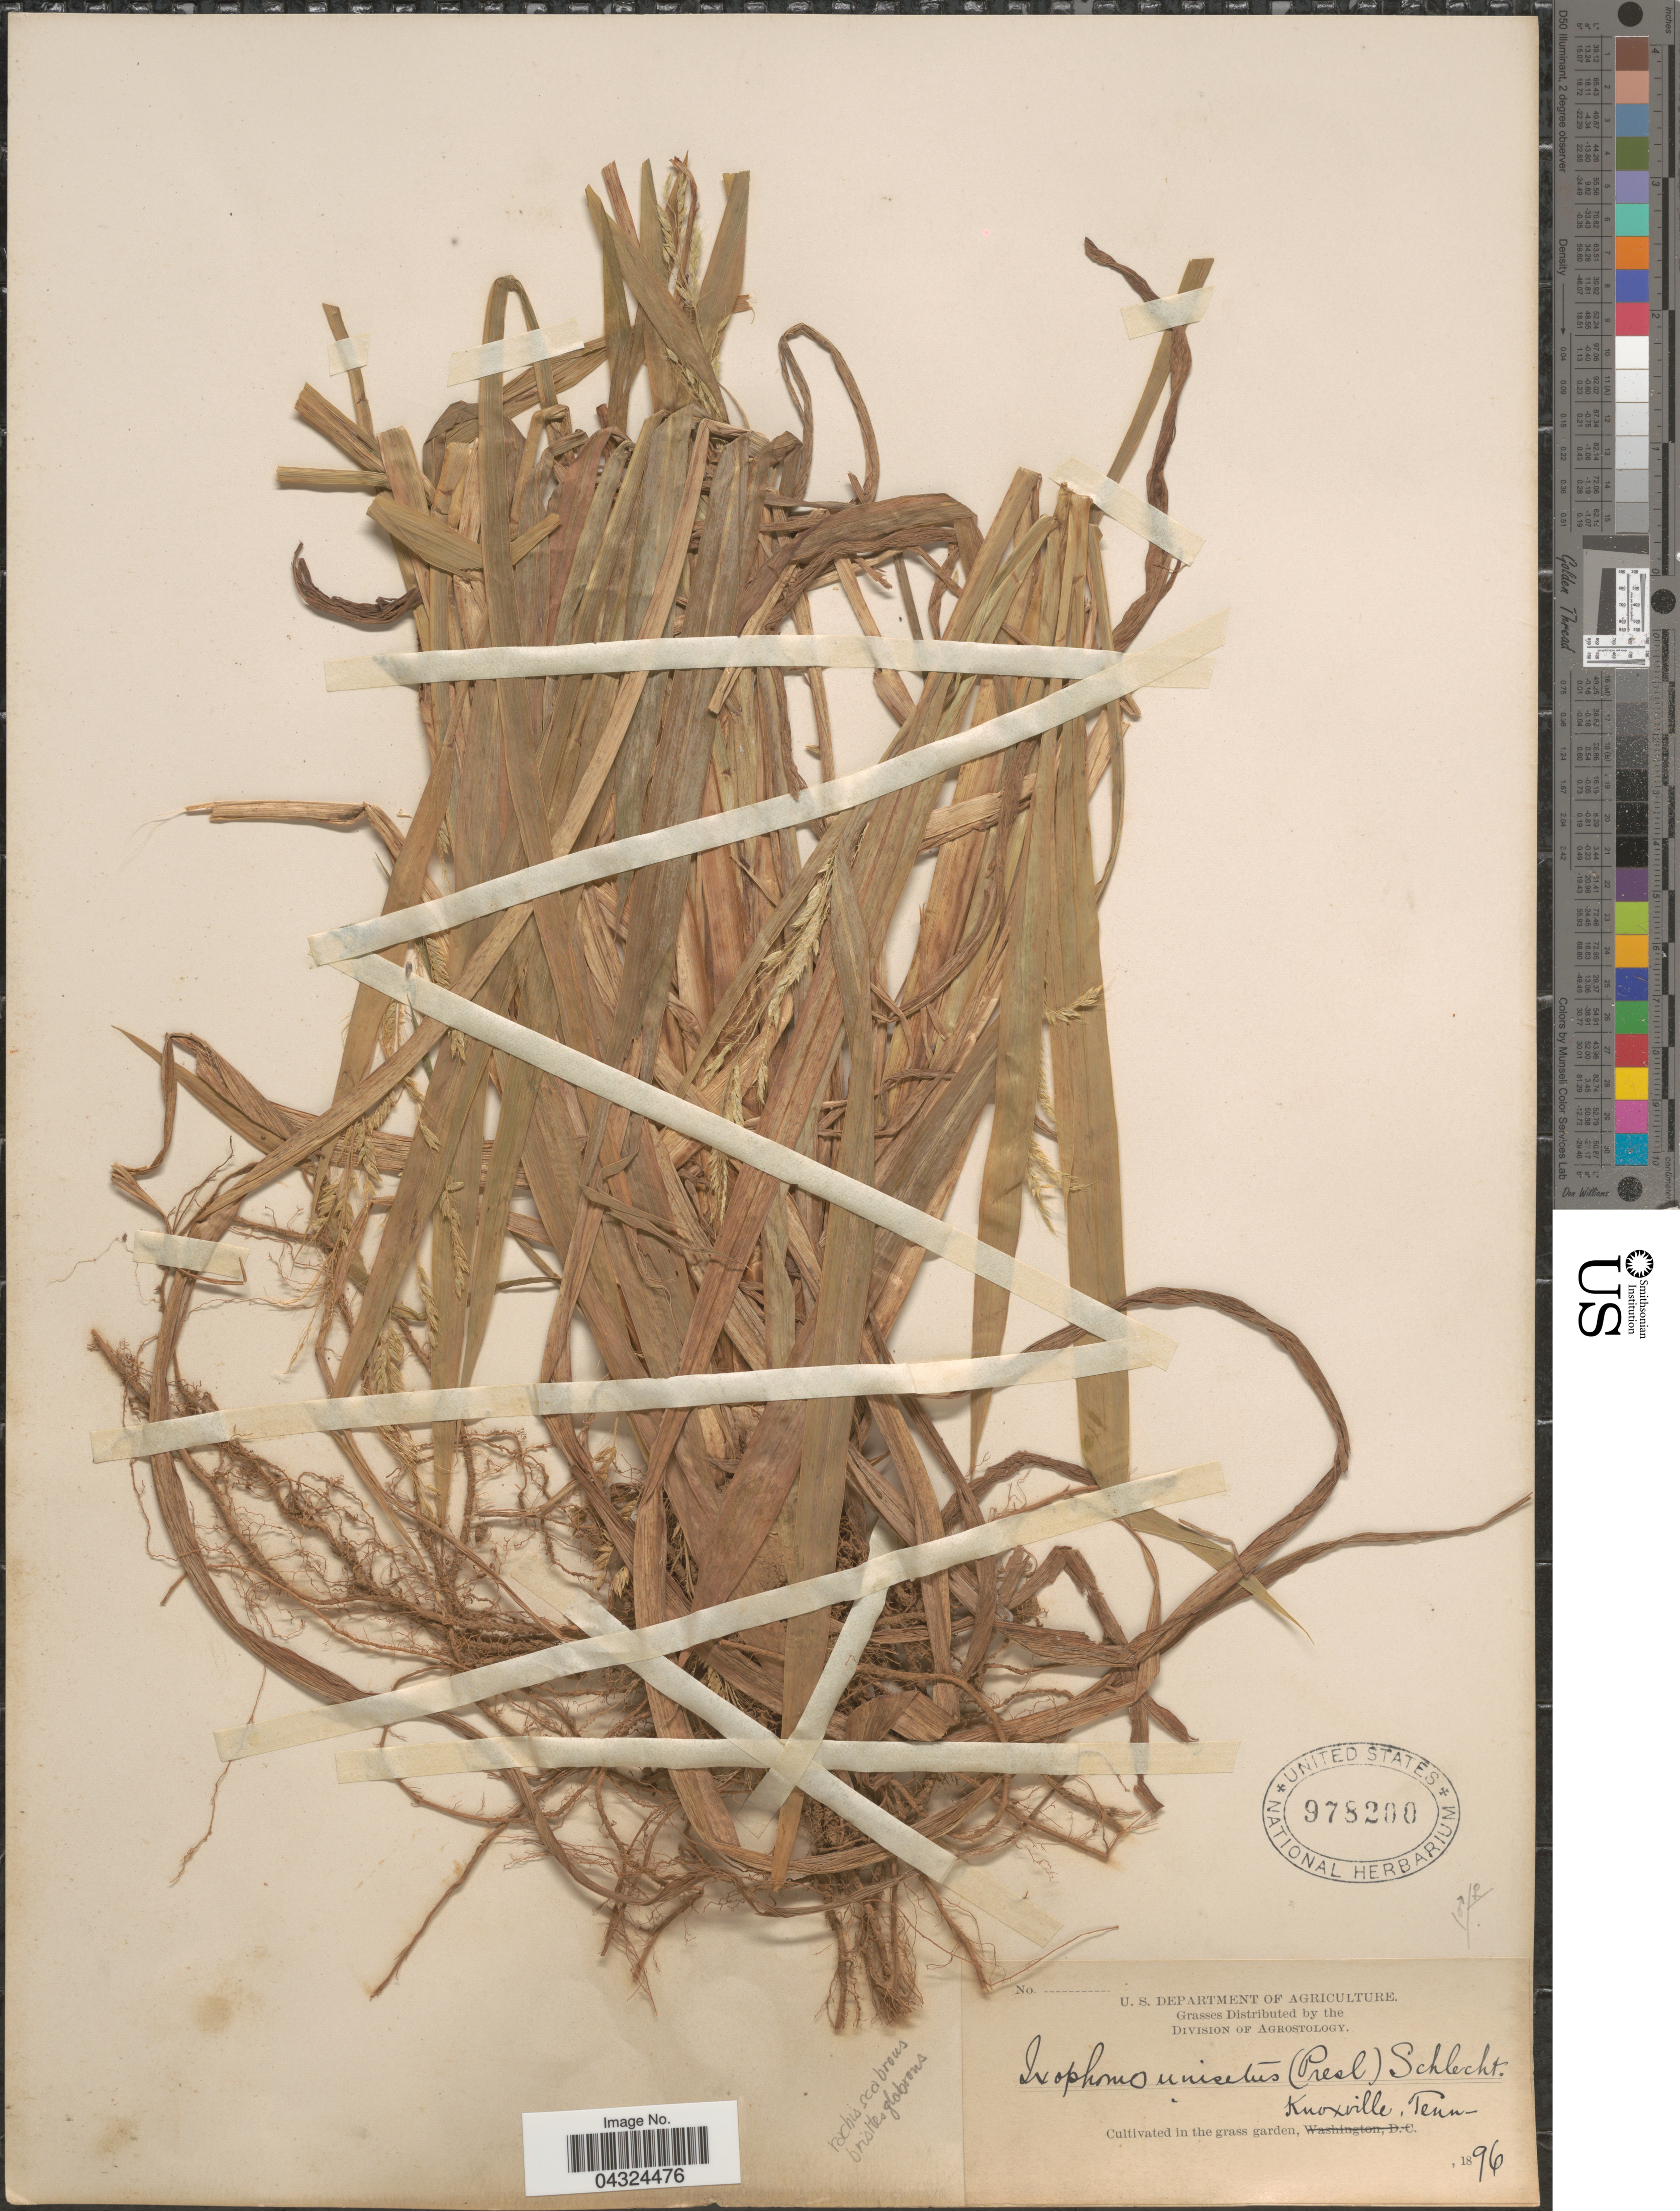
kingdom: Plantae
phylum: Tracheophyta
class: Liliopsida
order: Poales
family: Poaceae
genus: Ixophorus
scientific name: Ixophorus unisetus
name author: (J. Presl) Schltdl.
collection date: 1896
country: United States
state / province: Tennessee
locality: In the grass garden, Knoxville.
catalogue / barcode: US 978200